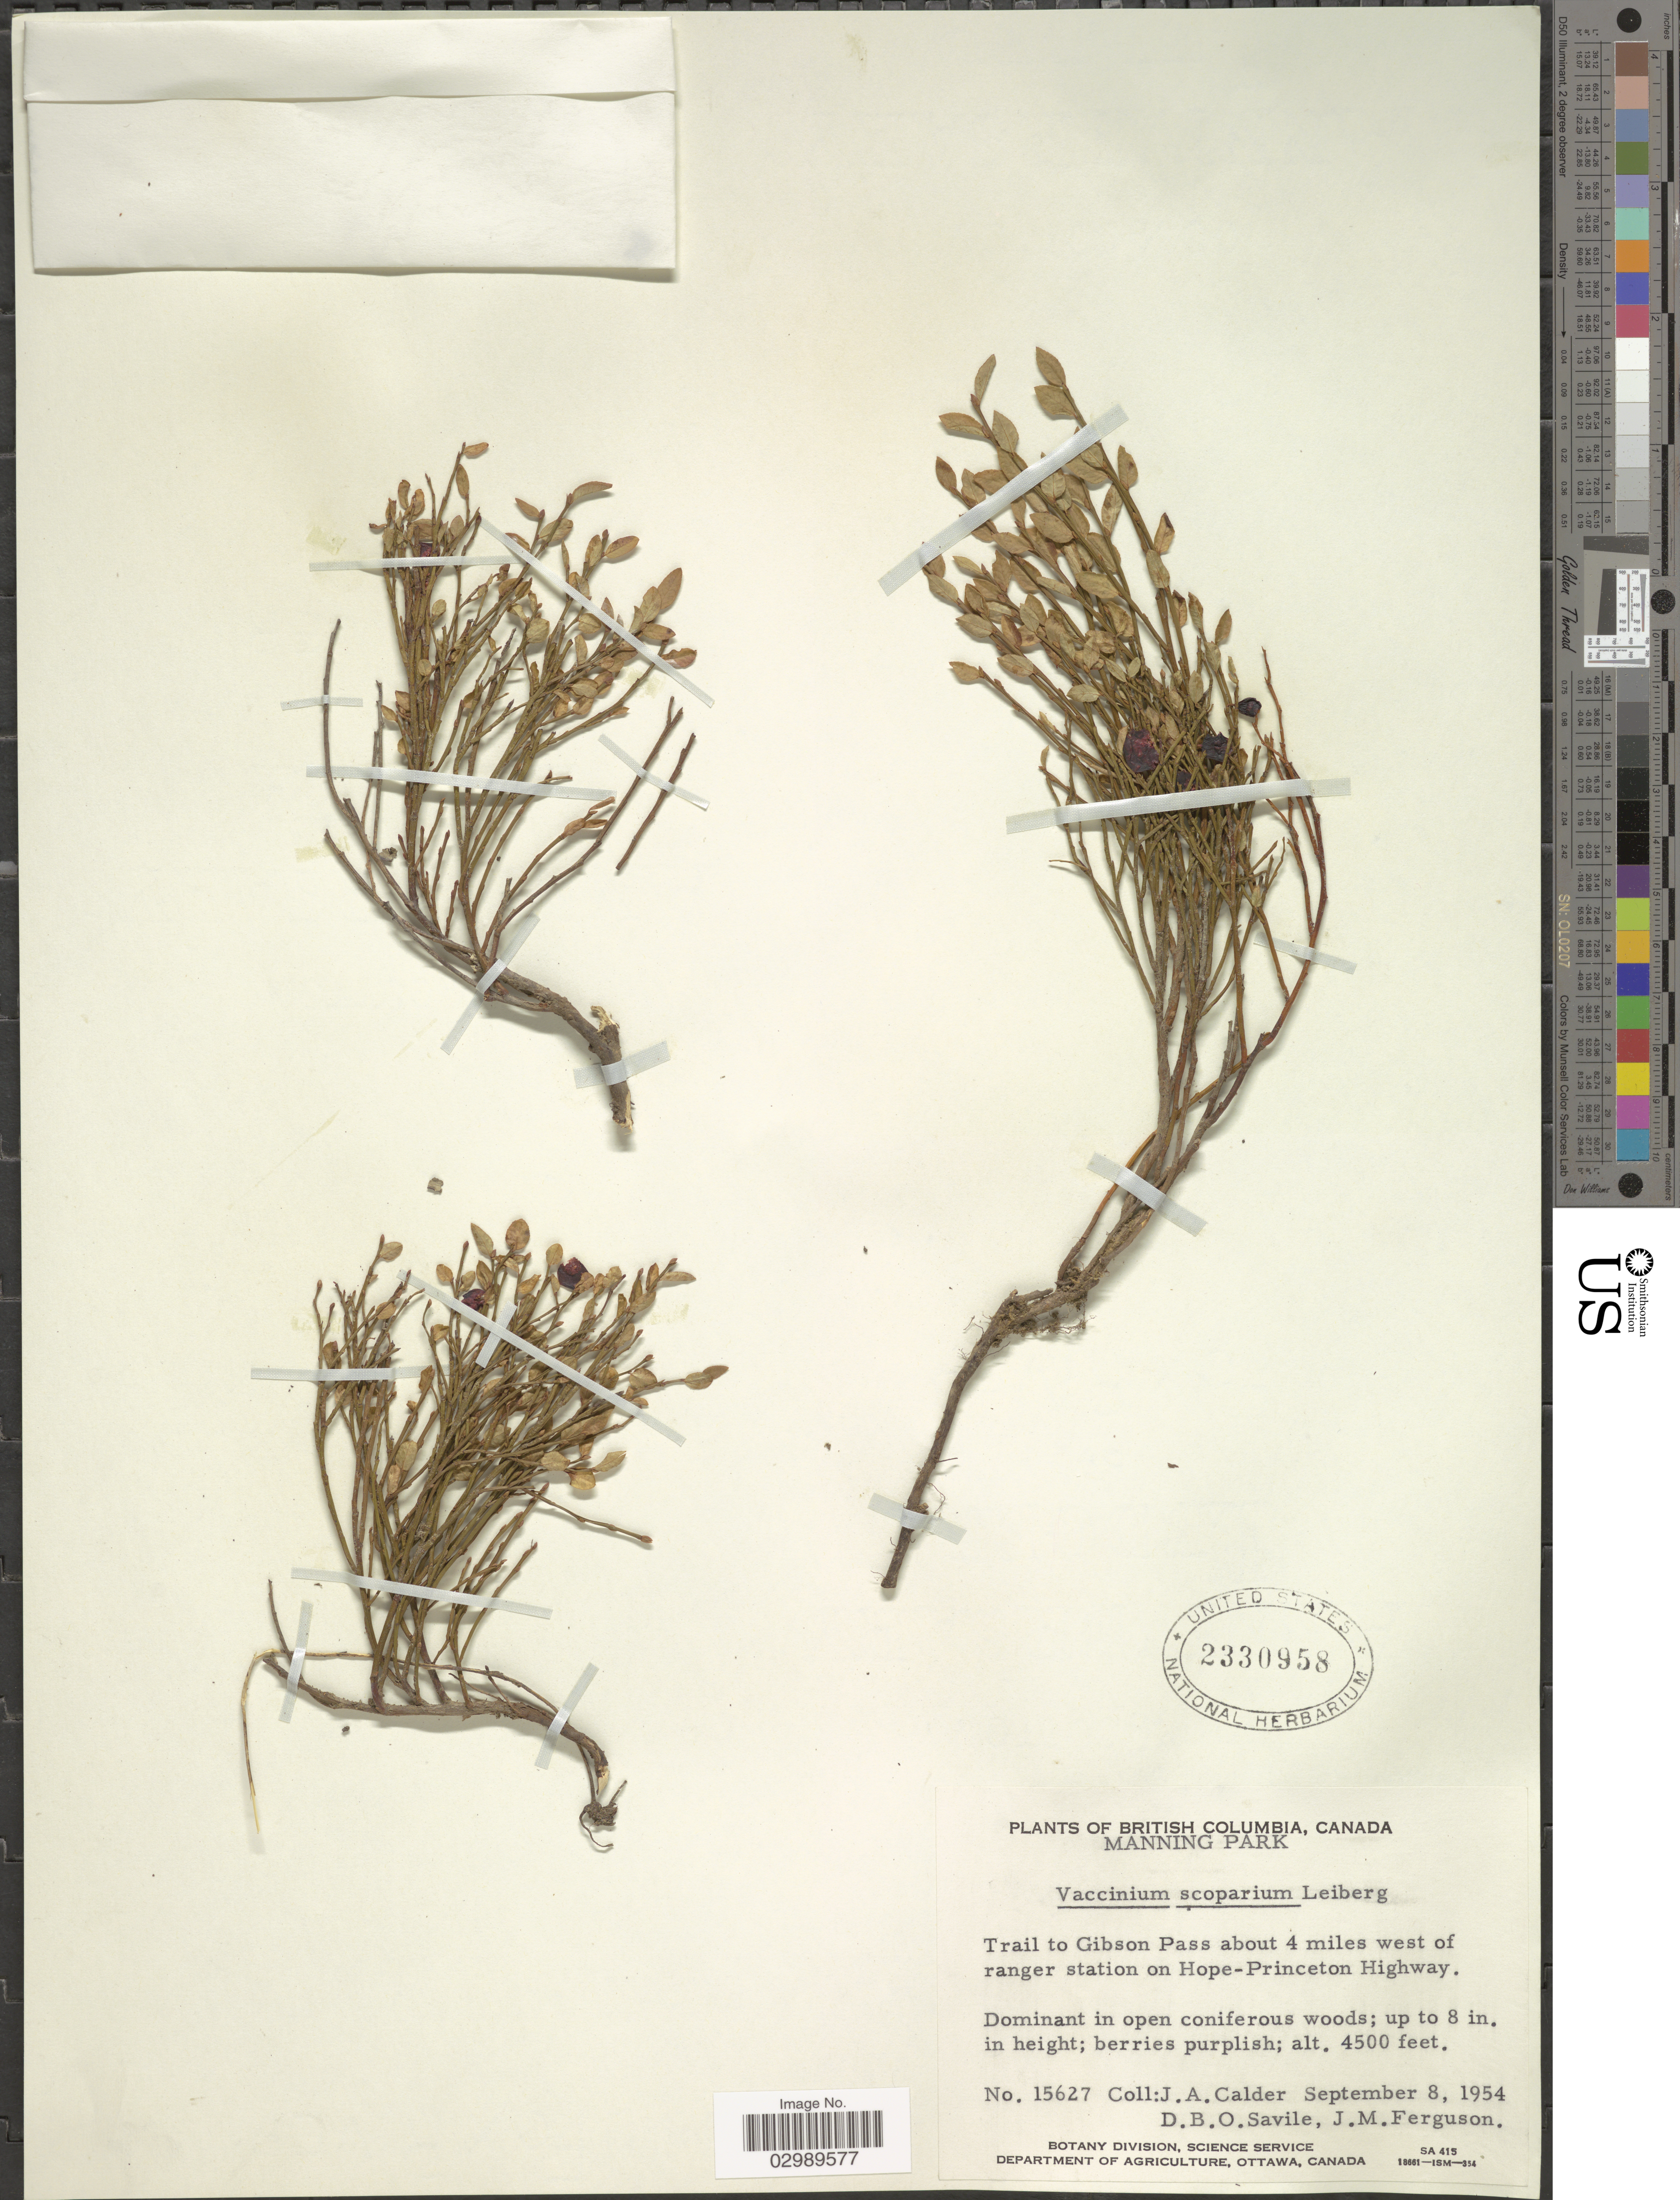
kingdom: Plantae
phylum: Tracheophyta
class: Magnoliopsida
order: Ericales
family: Ericaceae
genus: Vaccinium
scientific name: Vaccinium scoparium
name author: Leiberg ex Coville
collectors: J. A. Calder, D. Savile & J. M. Ferguson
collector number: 15627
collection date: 1954-09-08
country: Canada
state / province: British Columbia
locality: Manning Park, Trail to Gibson Pass about 4 miles west of ranger station on Hope-Princeton Highway.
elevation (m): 1372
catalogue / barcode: US 2330958